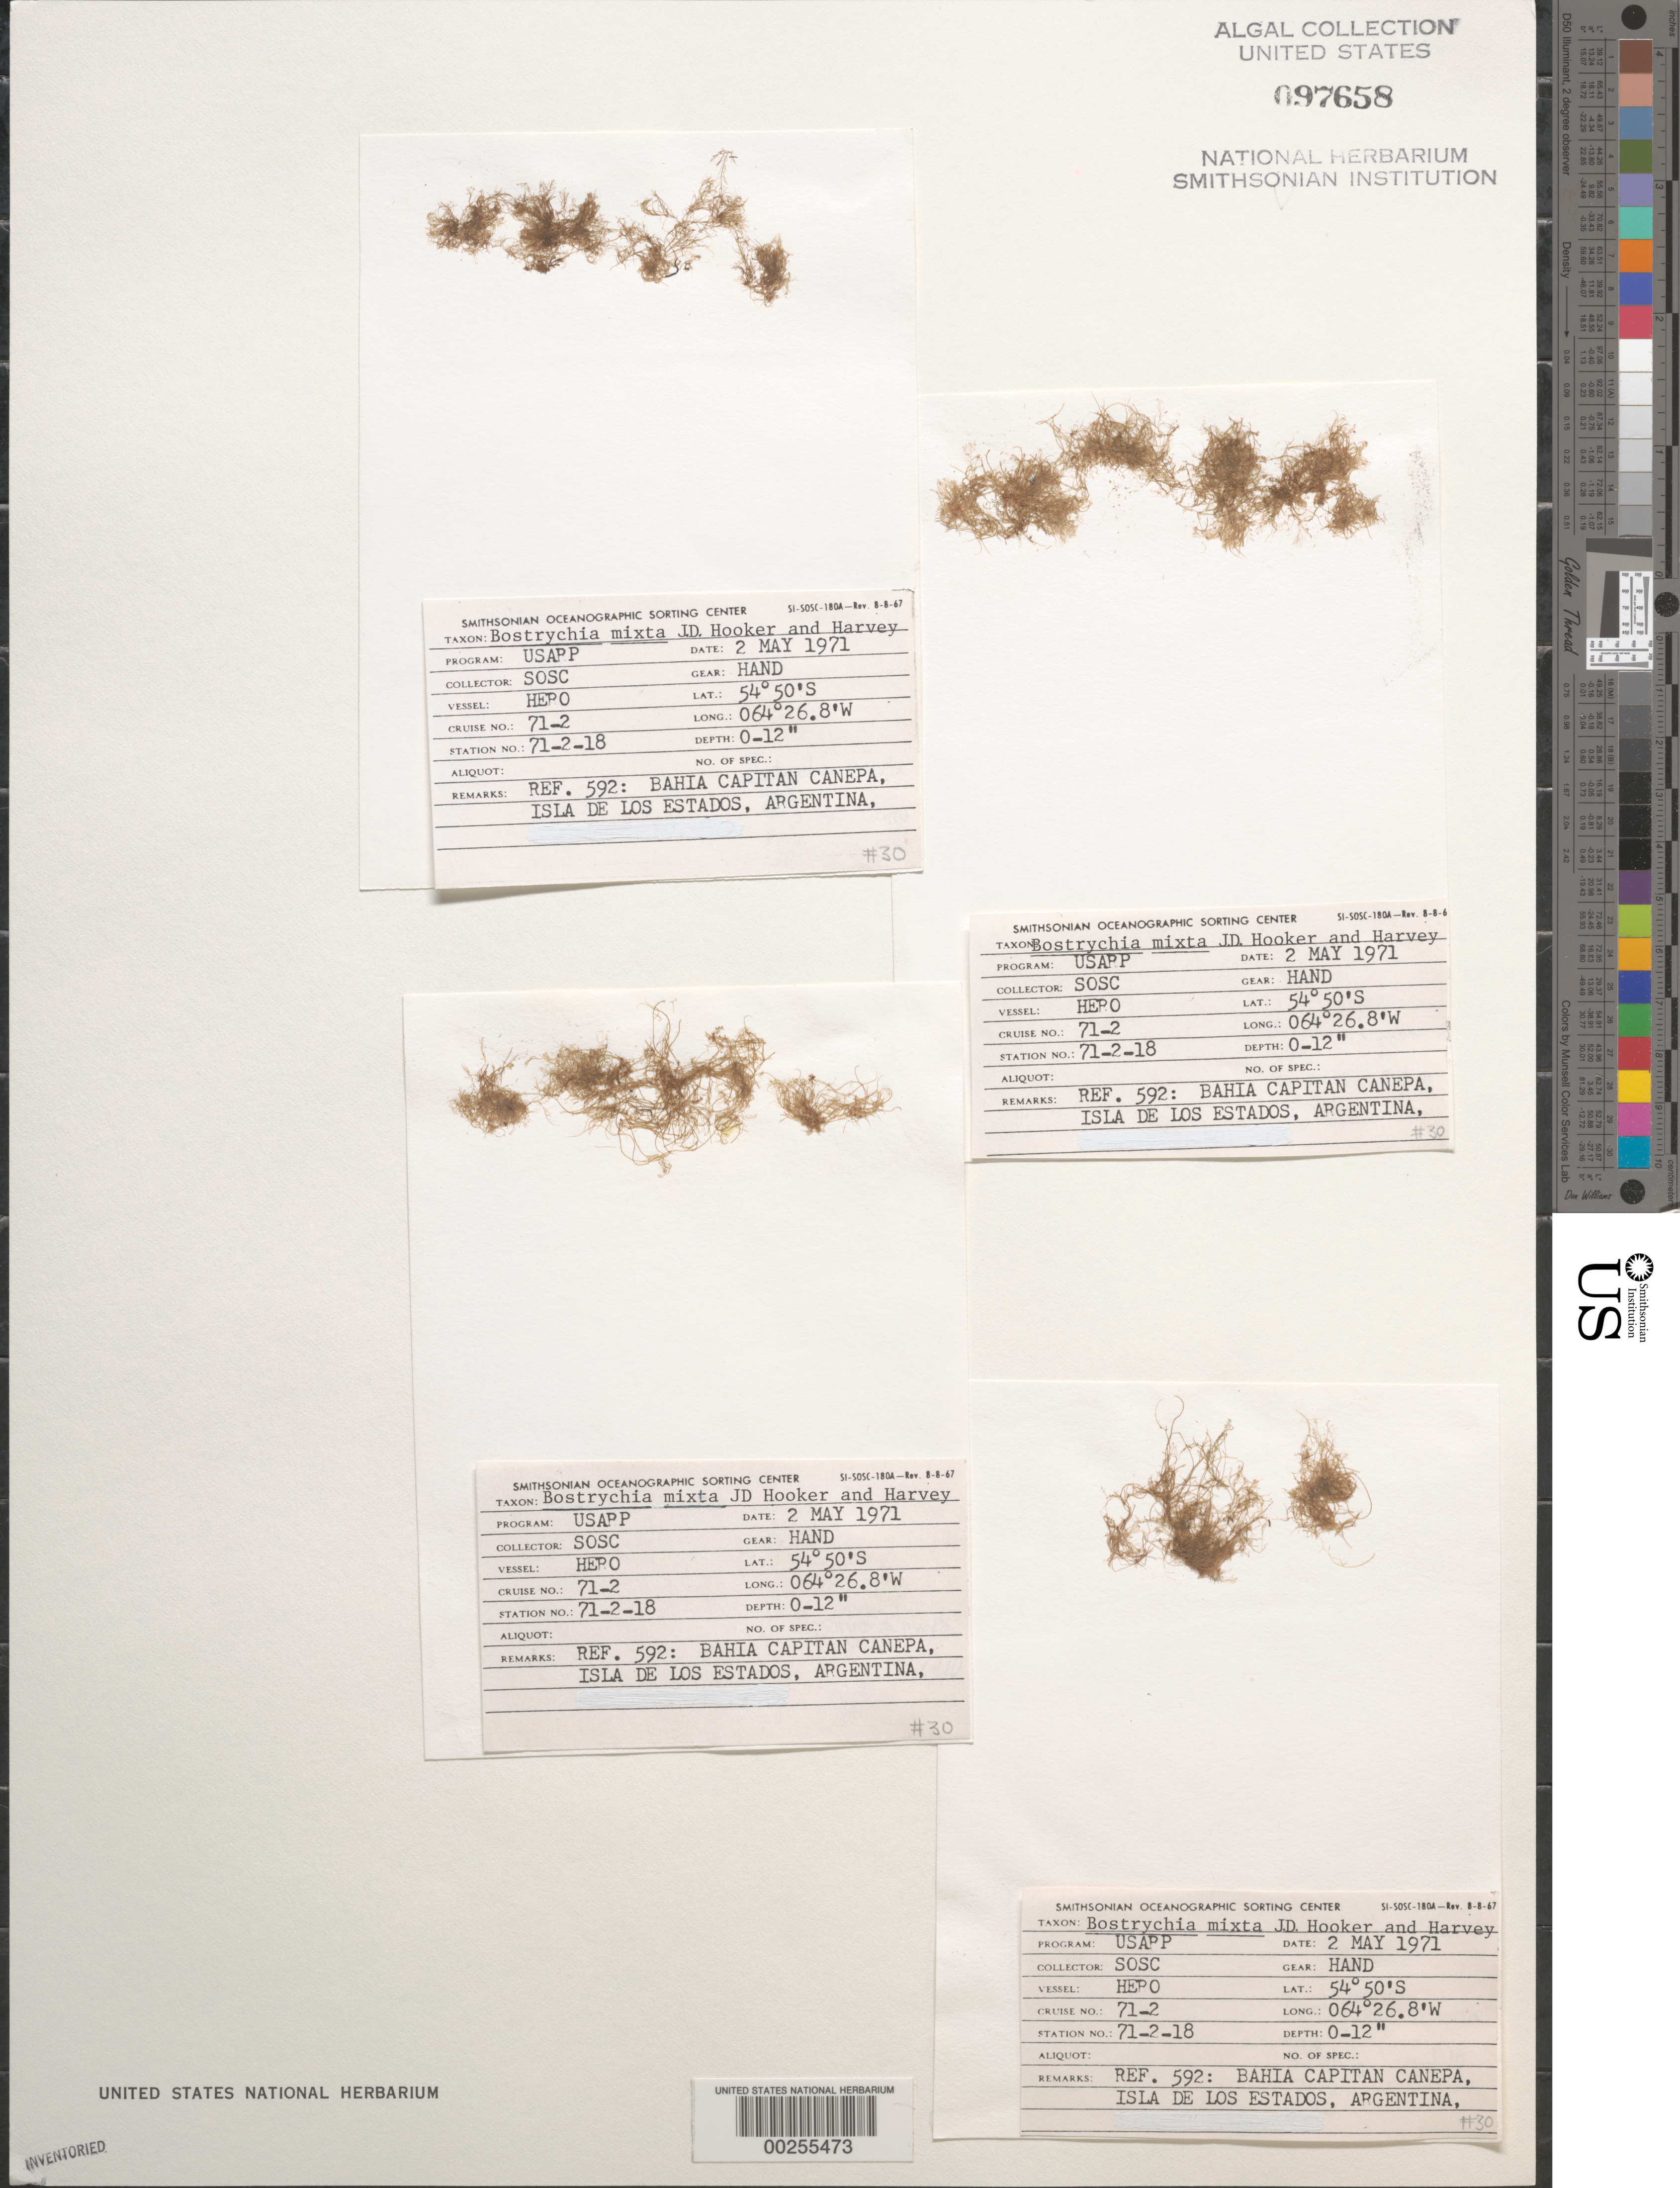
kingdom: Plantae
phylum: Rhodophyta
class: Florideophyceae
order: Ceramiales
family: Rhodomelaceae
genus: Bostrychia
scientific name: Bostrychia intricata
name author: (Bory) Mont.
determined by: Algae name updating Project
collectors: SOSC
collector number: Station 71-2-18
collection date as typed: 02 May 1971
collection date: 1971-05-02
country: Argentina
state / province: Tierra del Fuego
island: Isla de los Estados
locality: Bahia Capitan Canepa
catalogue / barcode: US 97658